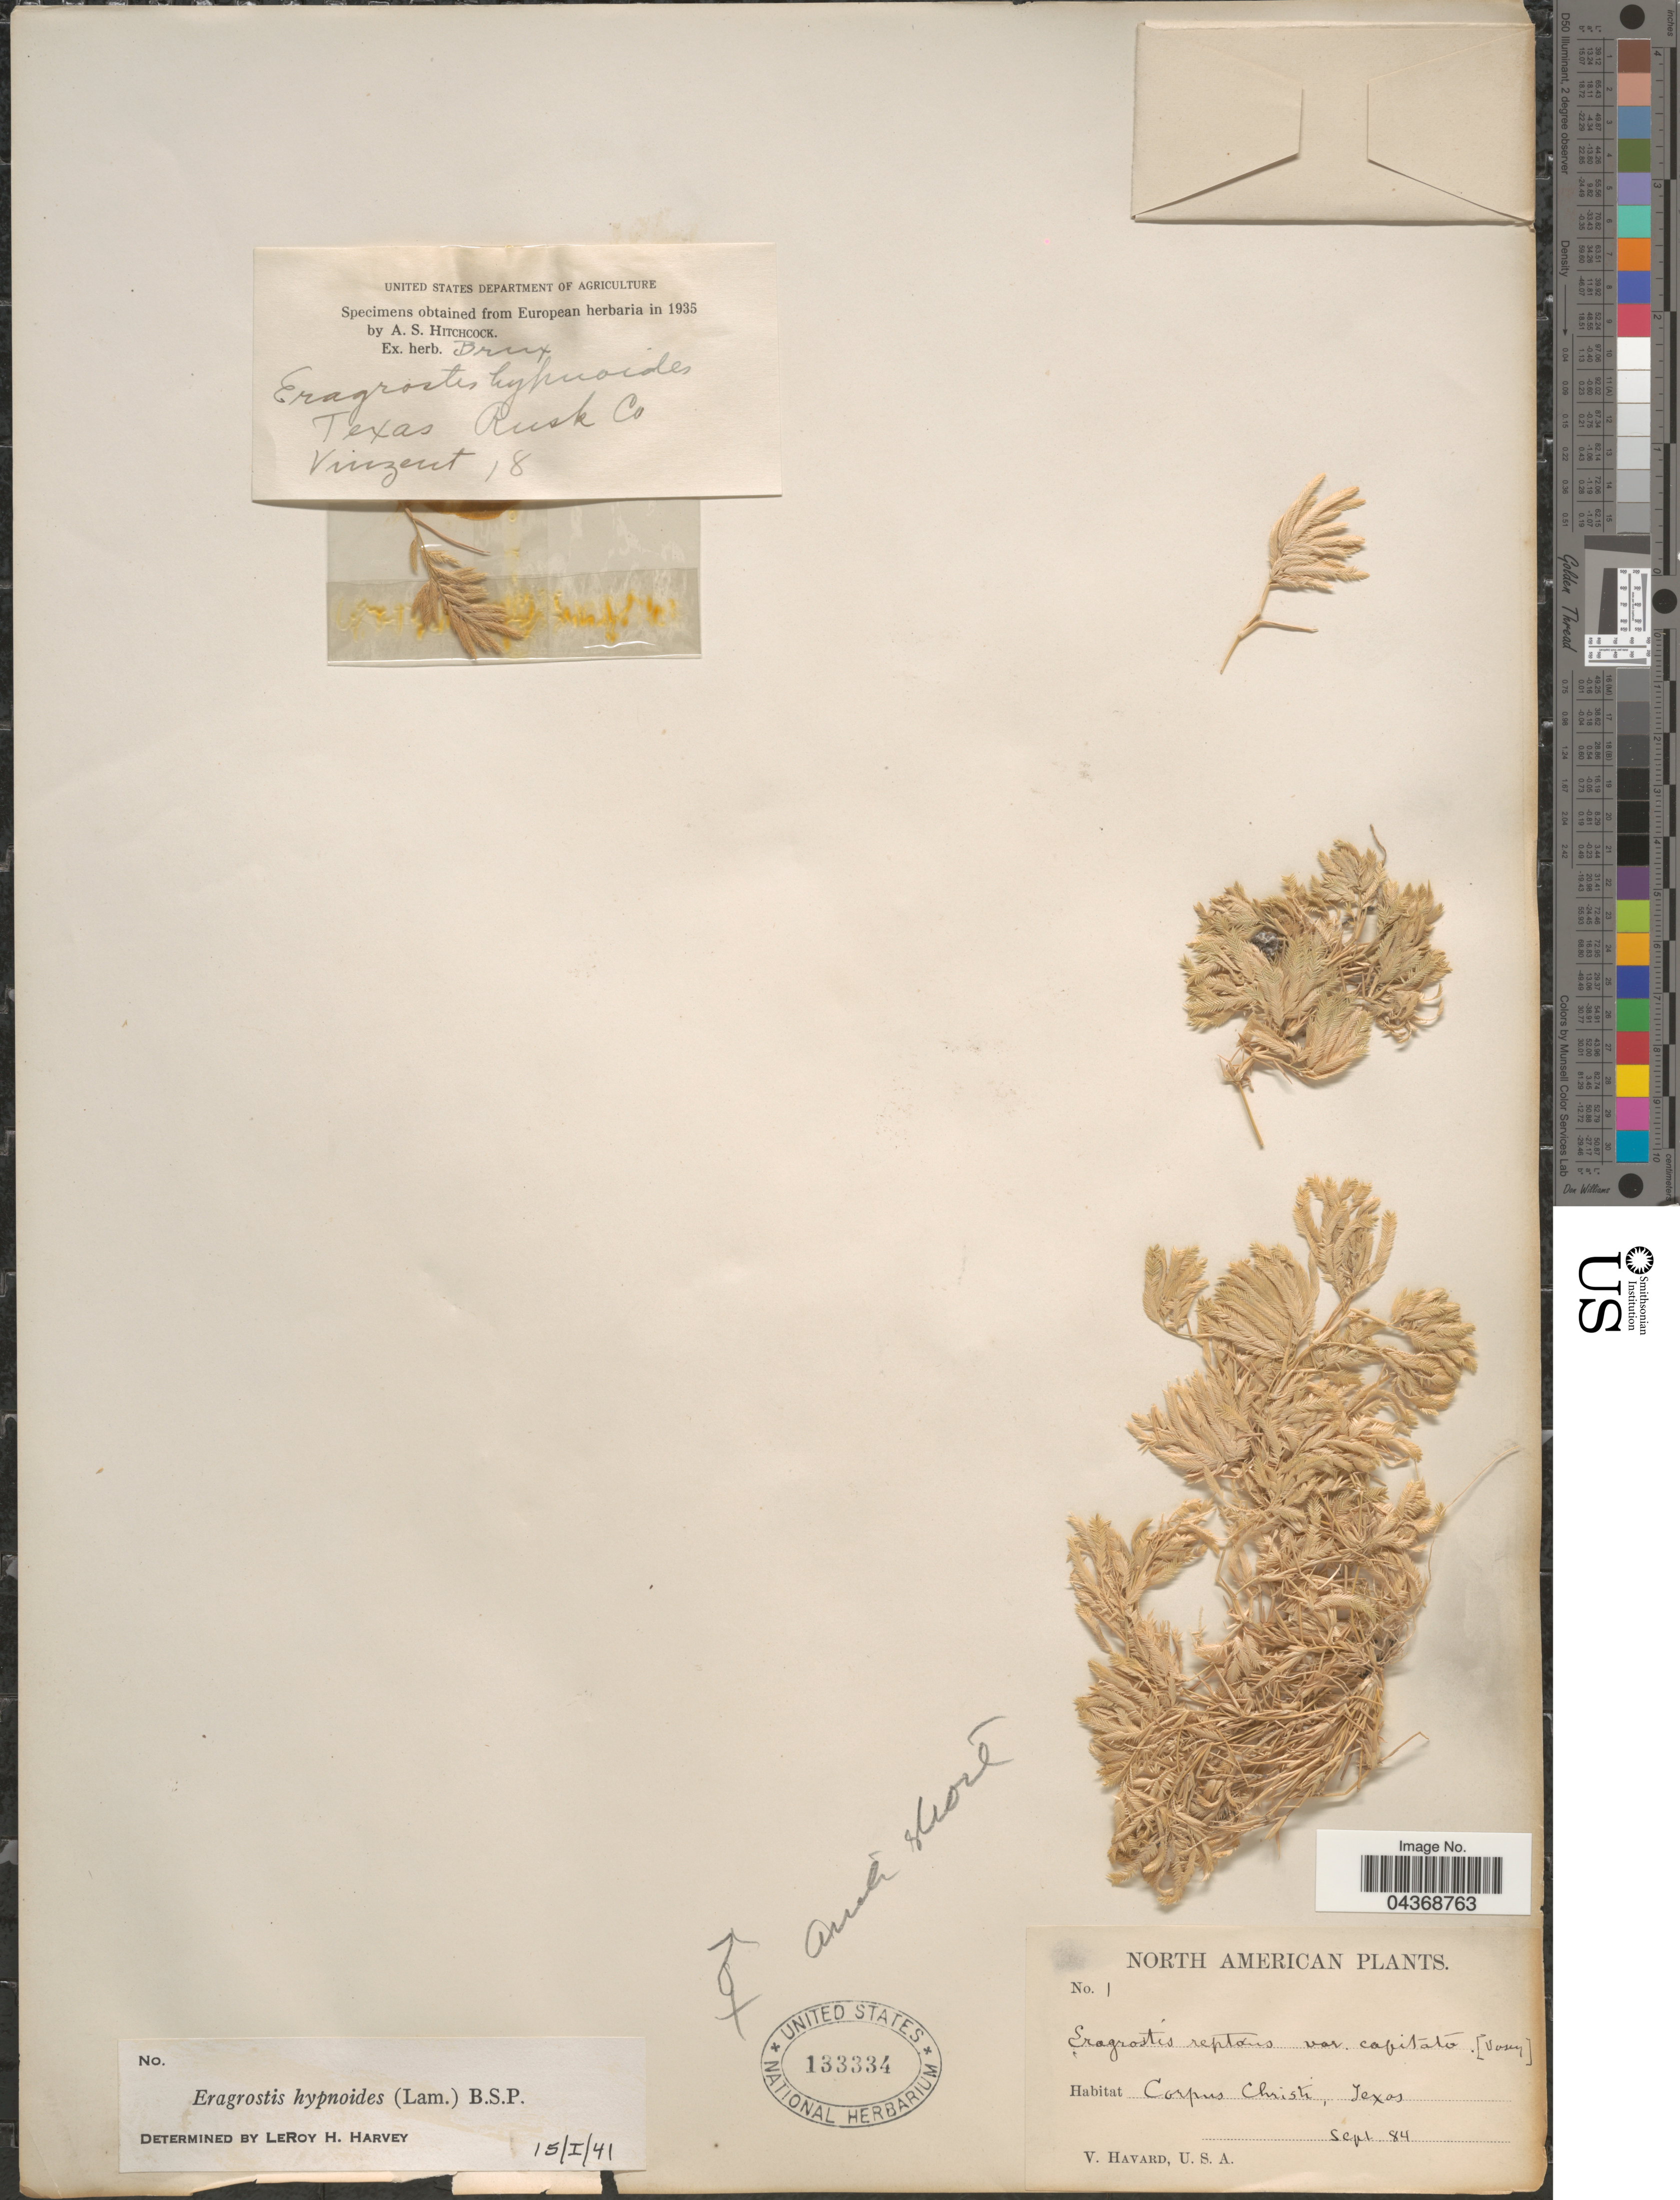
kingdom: Plantae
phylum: Tracheophyta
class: Liliopsida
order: Poales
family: Poaceae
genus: Eragrostis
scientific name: Eragrostis hypnoides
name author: (Lam.) Britton, Stearns & Poggenb.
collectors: V. Havard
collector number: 1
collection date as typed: Transcribed d/m/y: /9/84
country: United States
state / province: Texas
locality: Corpus Christi.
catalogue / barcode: US 133334